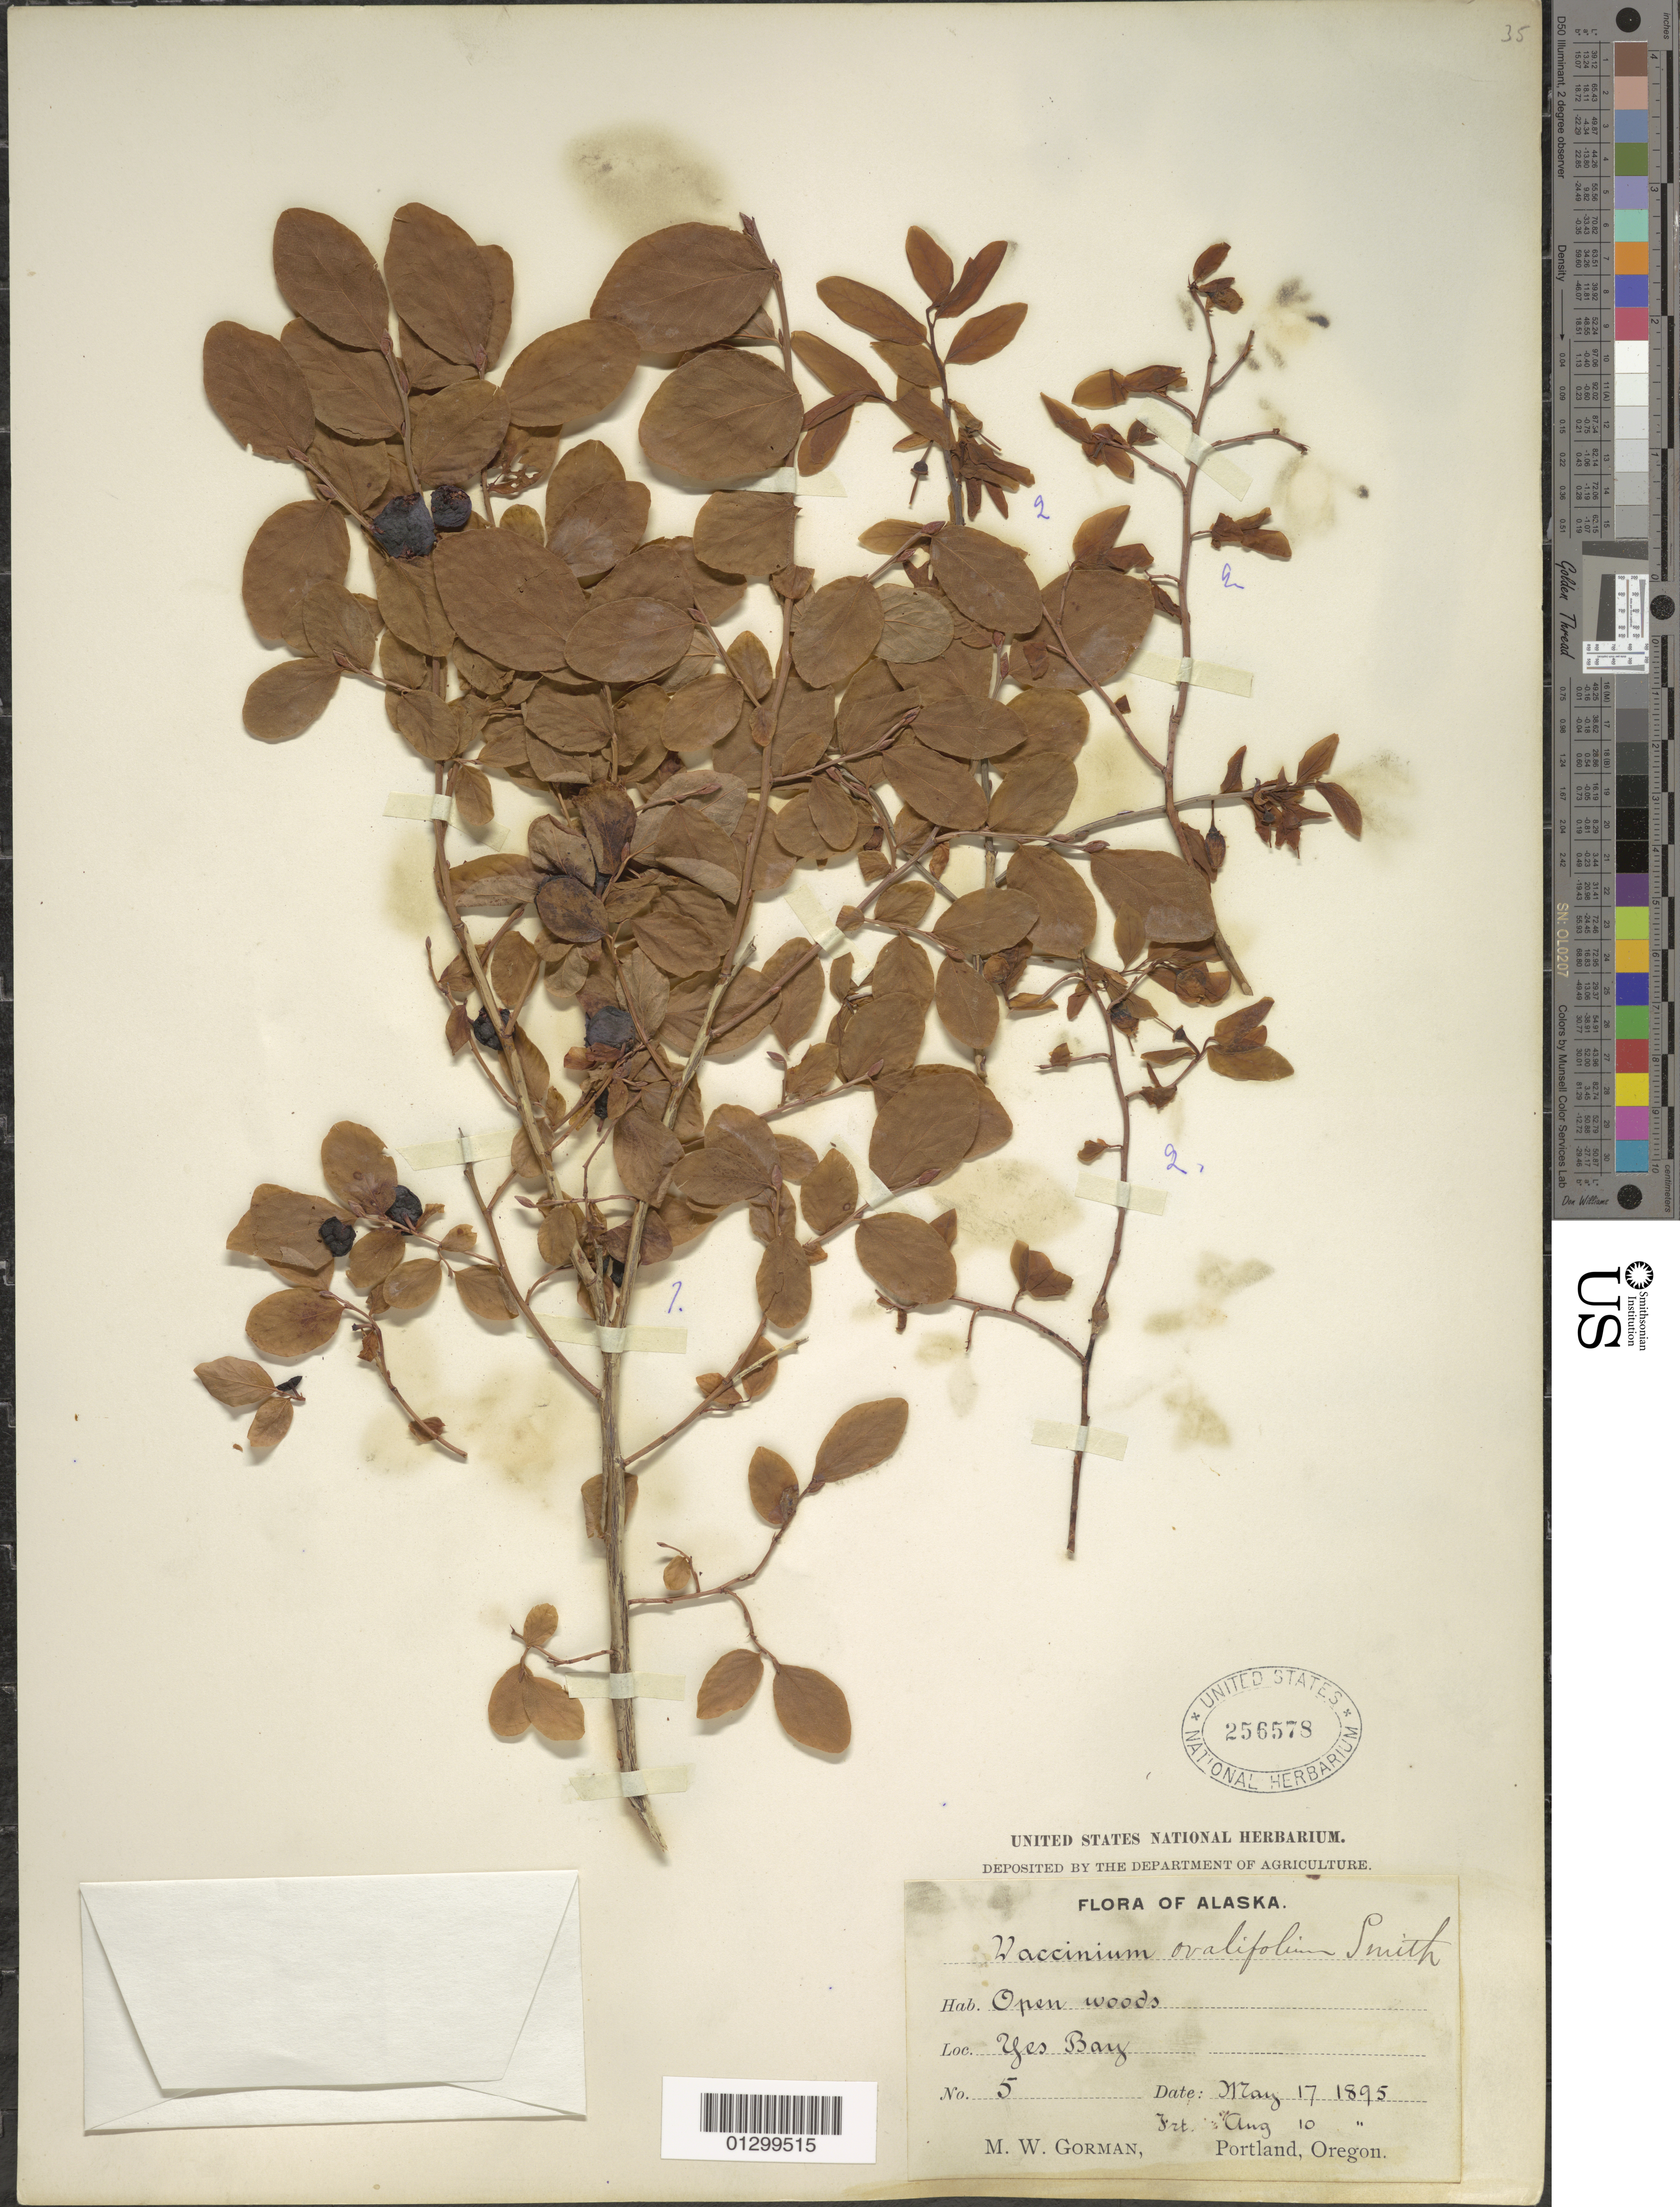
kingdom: Plantae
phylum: Tracheophyta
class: Magnoliopsida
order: Ericales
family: Ericaceae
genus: Vaccinium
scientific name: Vaccinium ovalifolium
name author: Sm.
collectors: M. W. Gorman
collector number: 5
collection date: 1895-05-17/1895-08-10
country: United States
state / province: Alaska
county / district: Ketchikan Gateway Borough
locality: Yes bay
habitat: Open woods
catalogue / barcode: US 256578